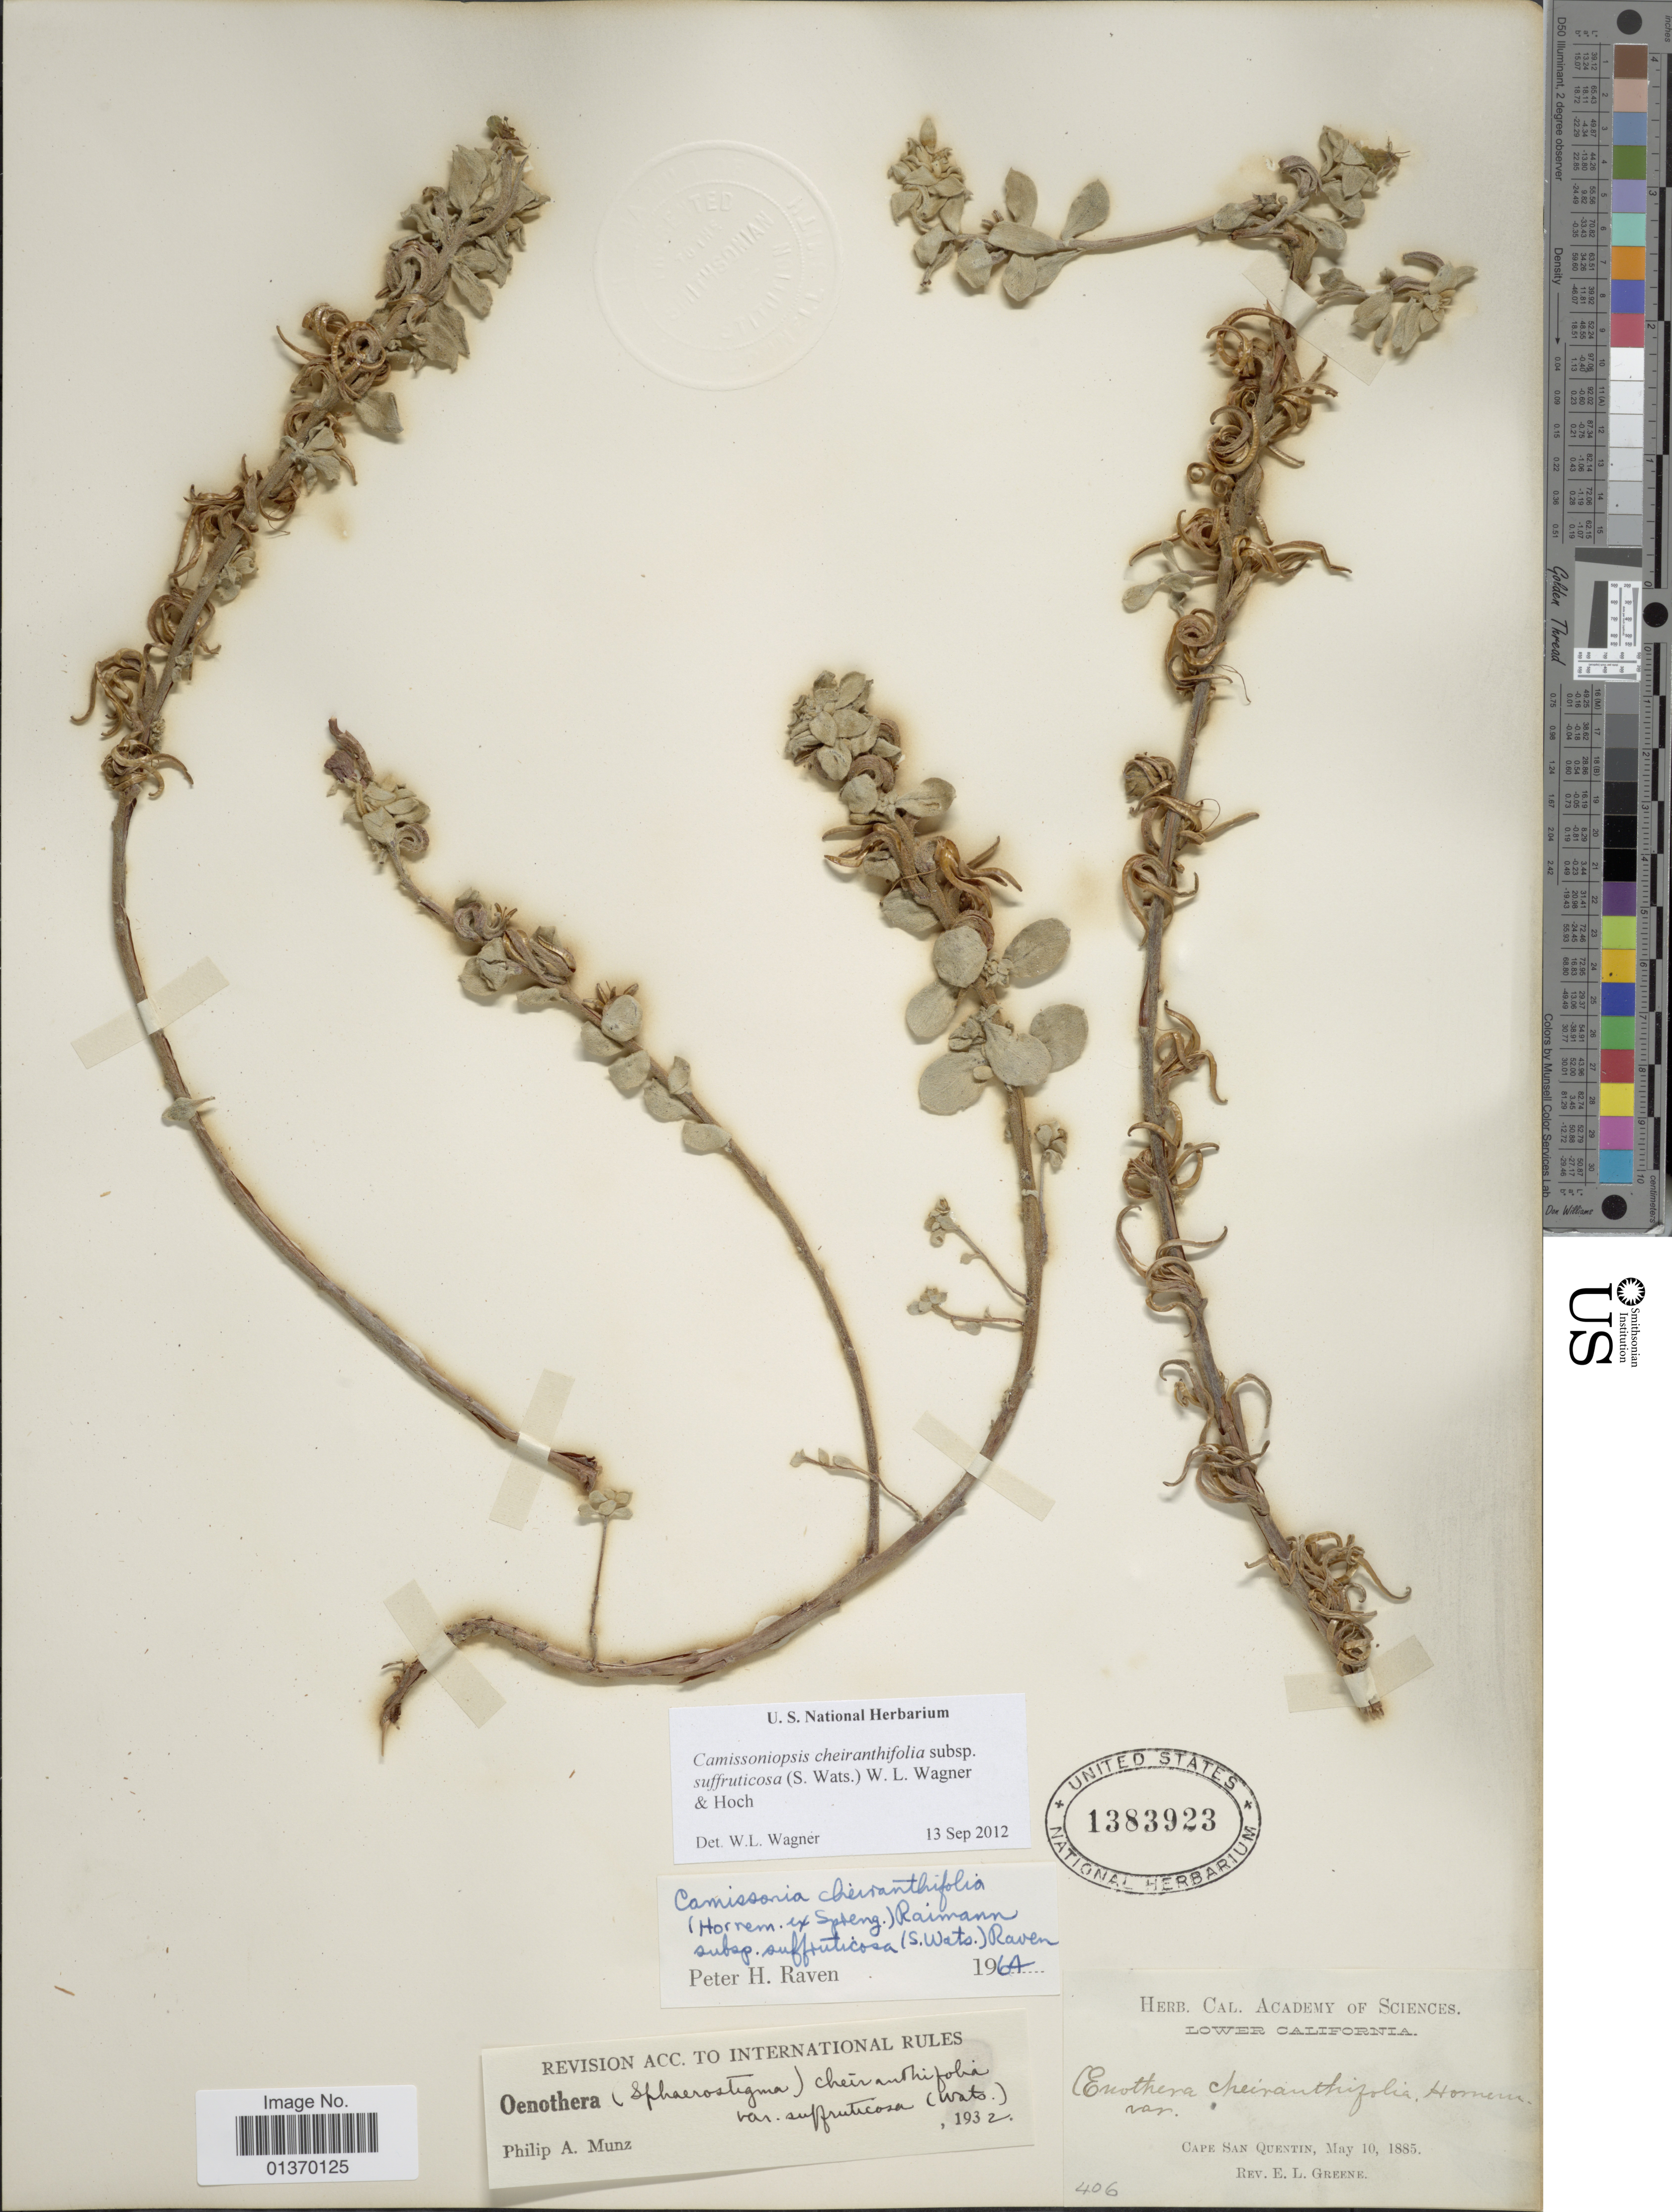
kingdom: Plantae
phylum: Tracheophyta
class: Magnoliopsida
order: Myrtales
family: Onagraceae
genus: Camissoniopsis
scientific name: Camissoniopsis cheiranthifolia subsp. suffruticosa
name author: (S. Watson) W.L. Wagner & Hoch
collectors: E. L. Greene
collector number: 406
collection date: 1885-05-10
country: Mexico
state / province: Baja California Norte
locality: Cape San Quentin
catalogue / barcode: US 1383923